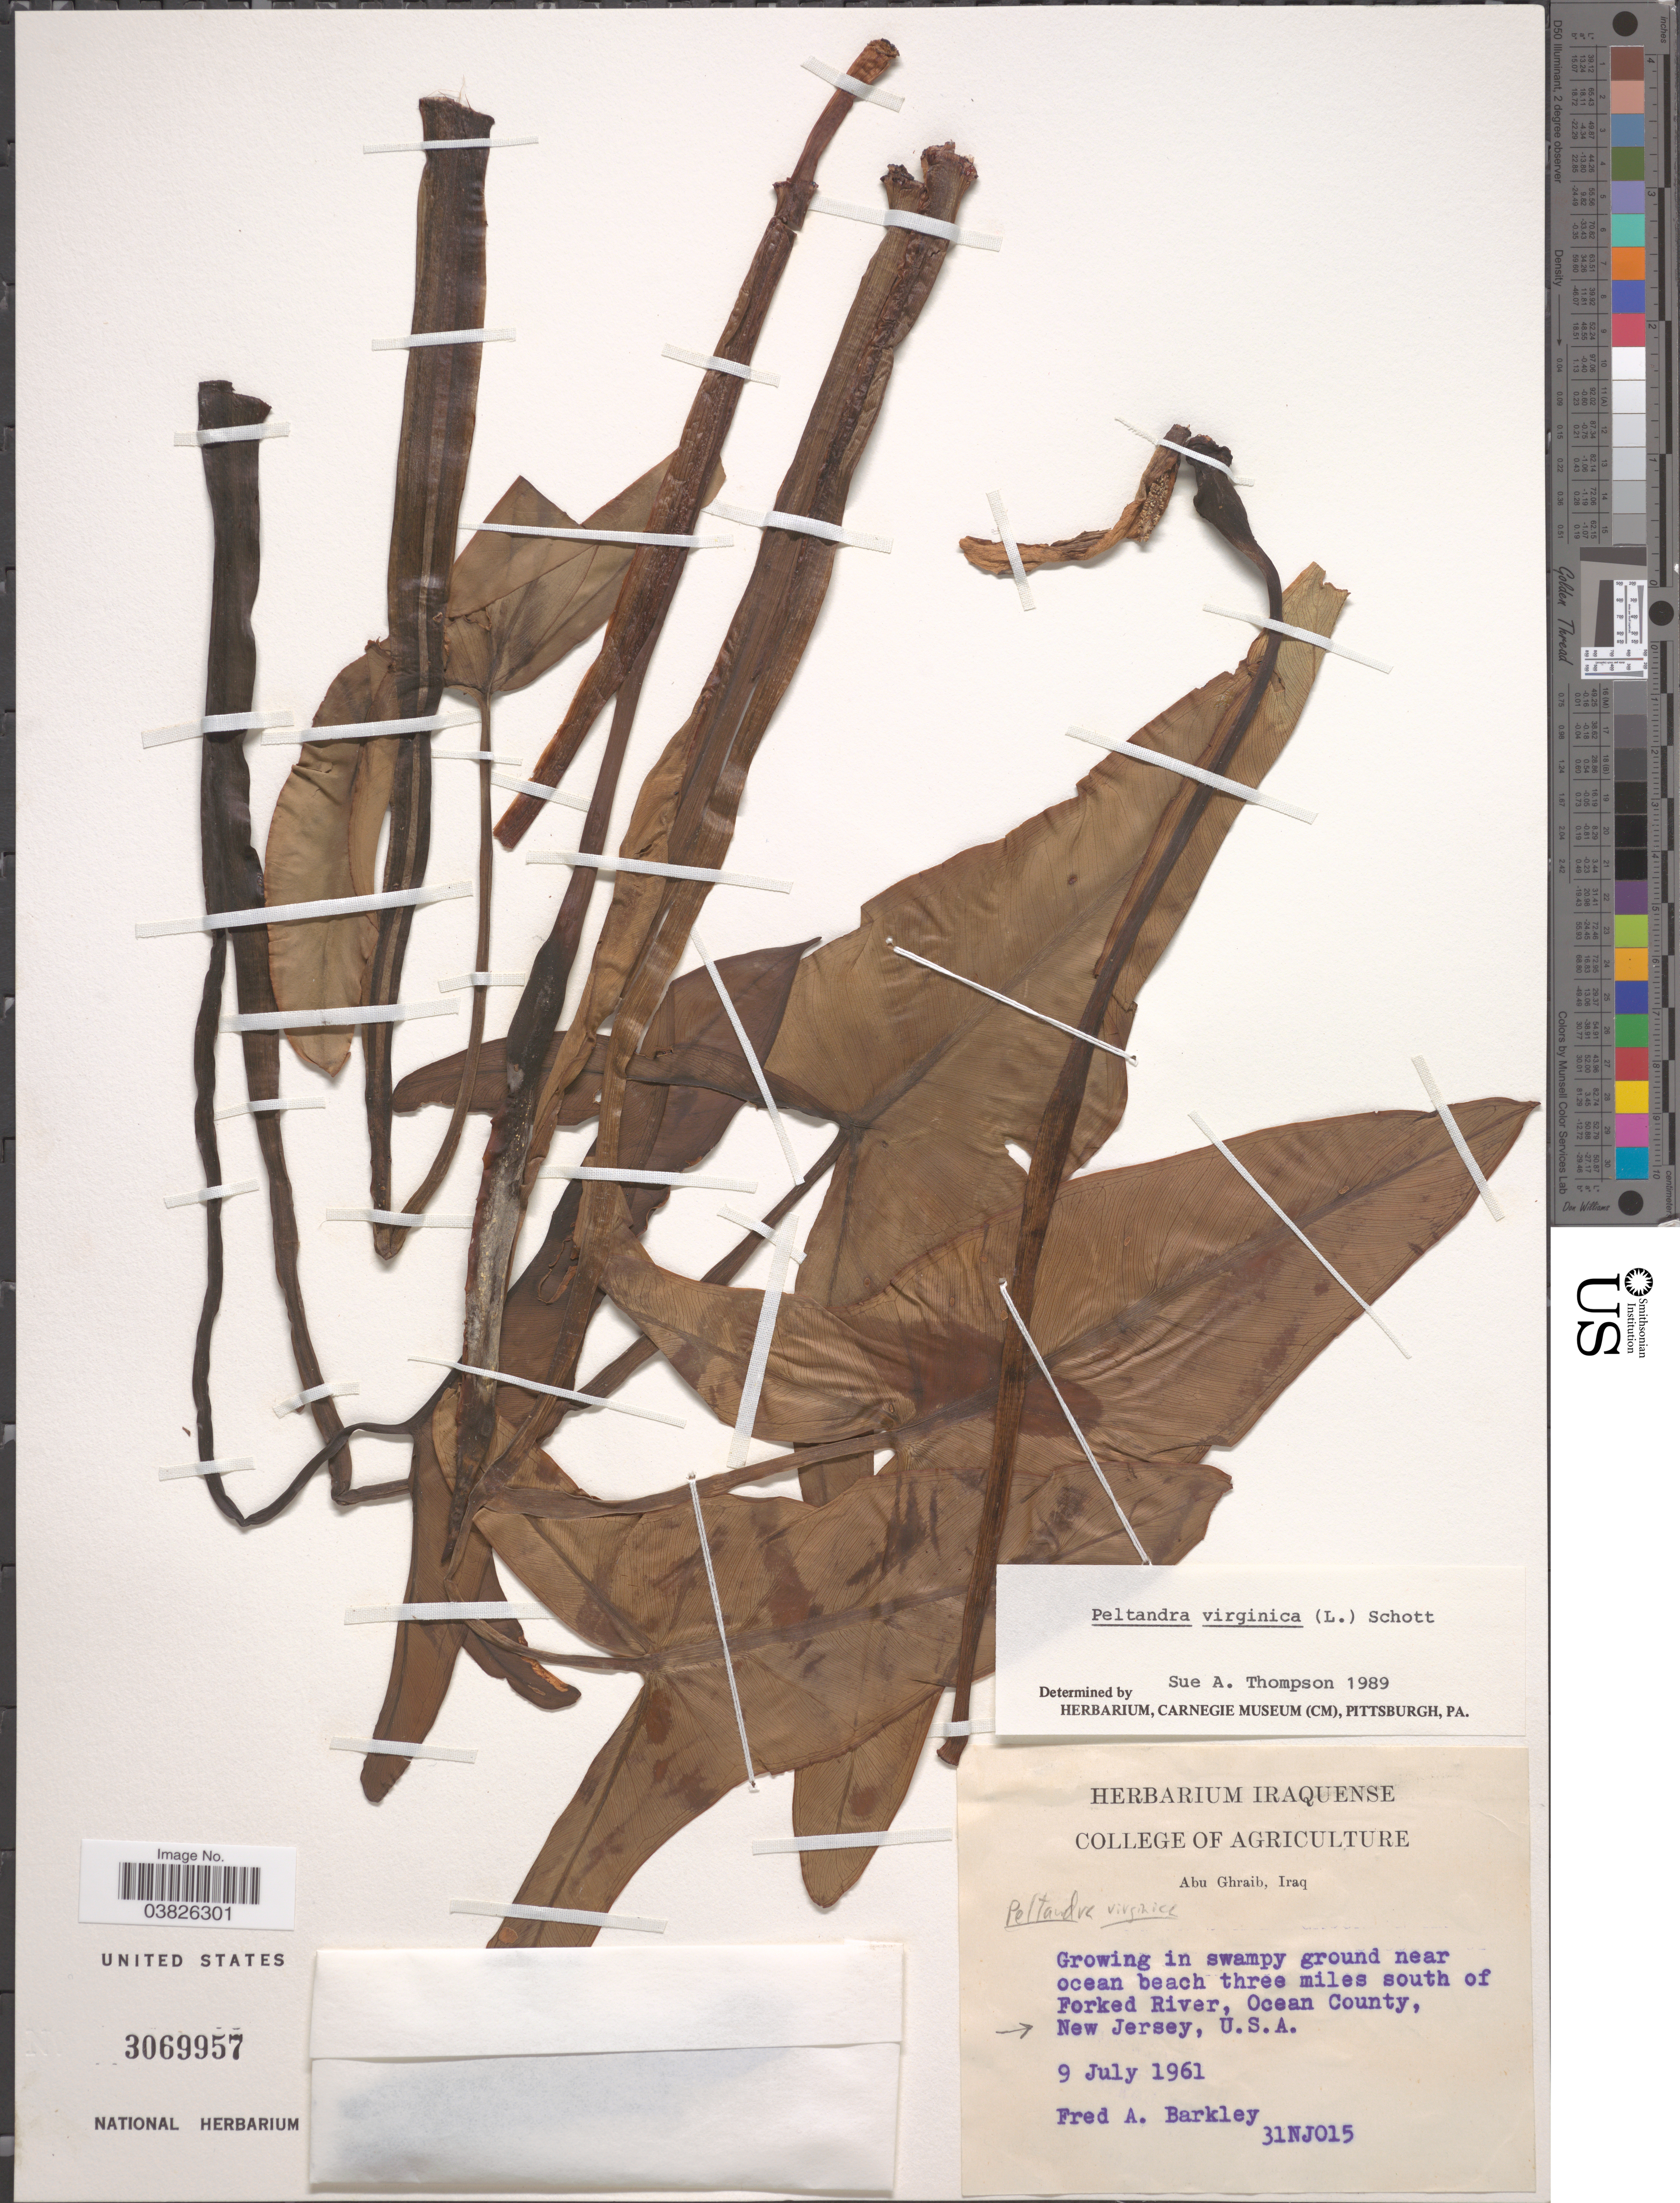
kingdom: Plantae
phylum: Tracheophyta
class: Liliopsida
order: Alismatales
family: Araceae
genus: Peltandra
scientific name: Peltandra virginica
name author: (L.) Schott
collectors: F. A. Barkley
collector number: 31NJ015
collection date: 1961-07-09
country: United States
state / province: New Jersey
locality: Near ocean beach three miles south of Forked River, Ocean County.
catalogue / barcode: US 3069957